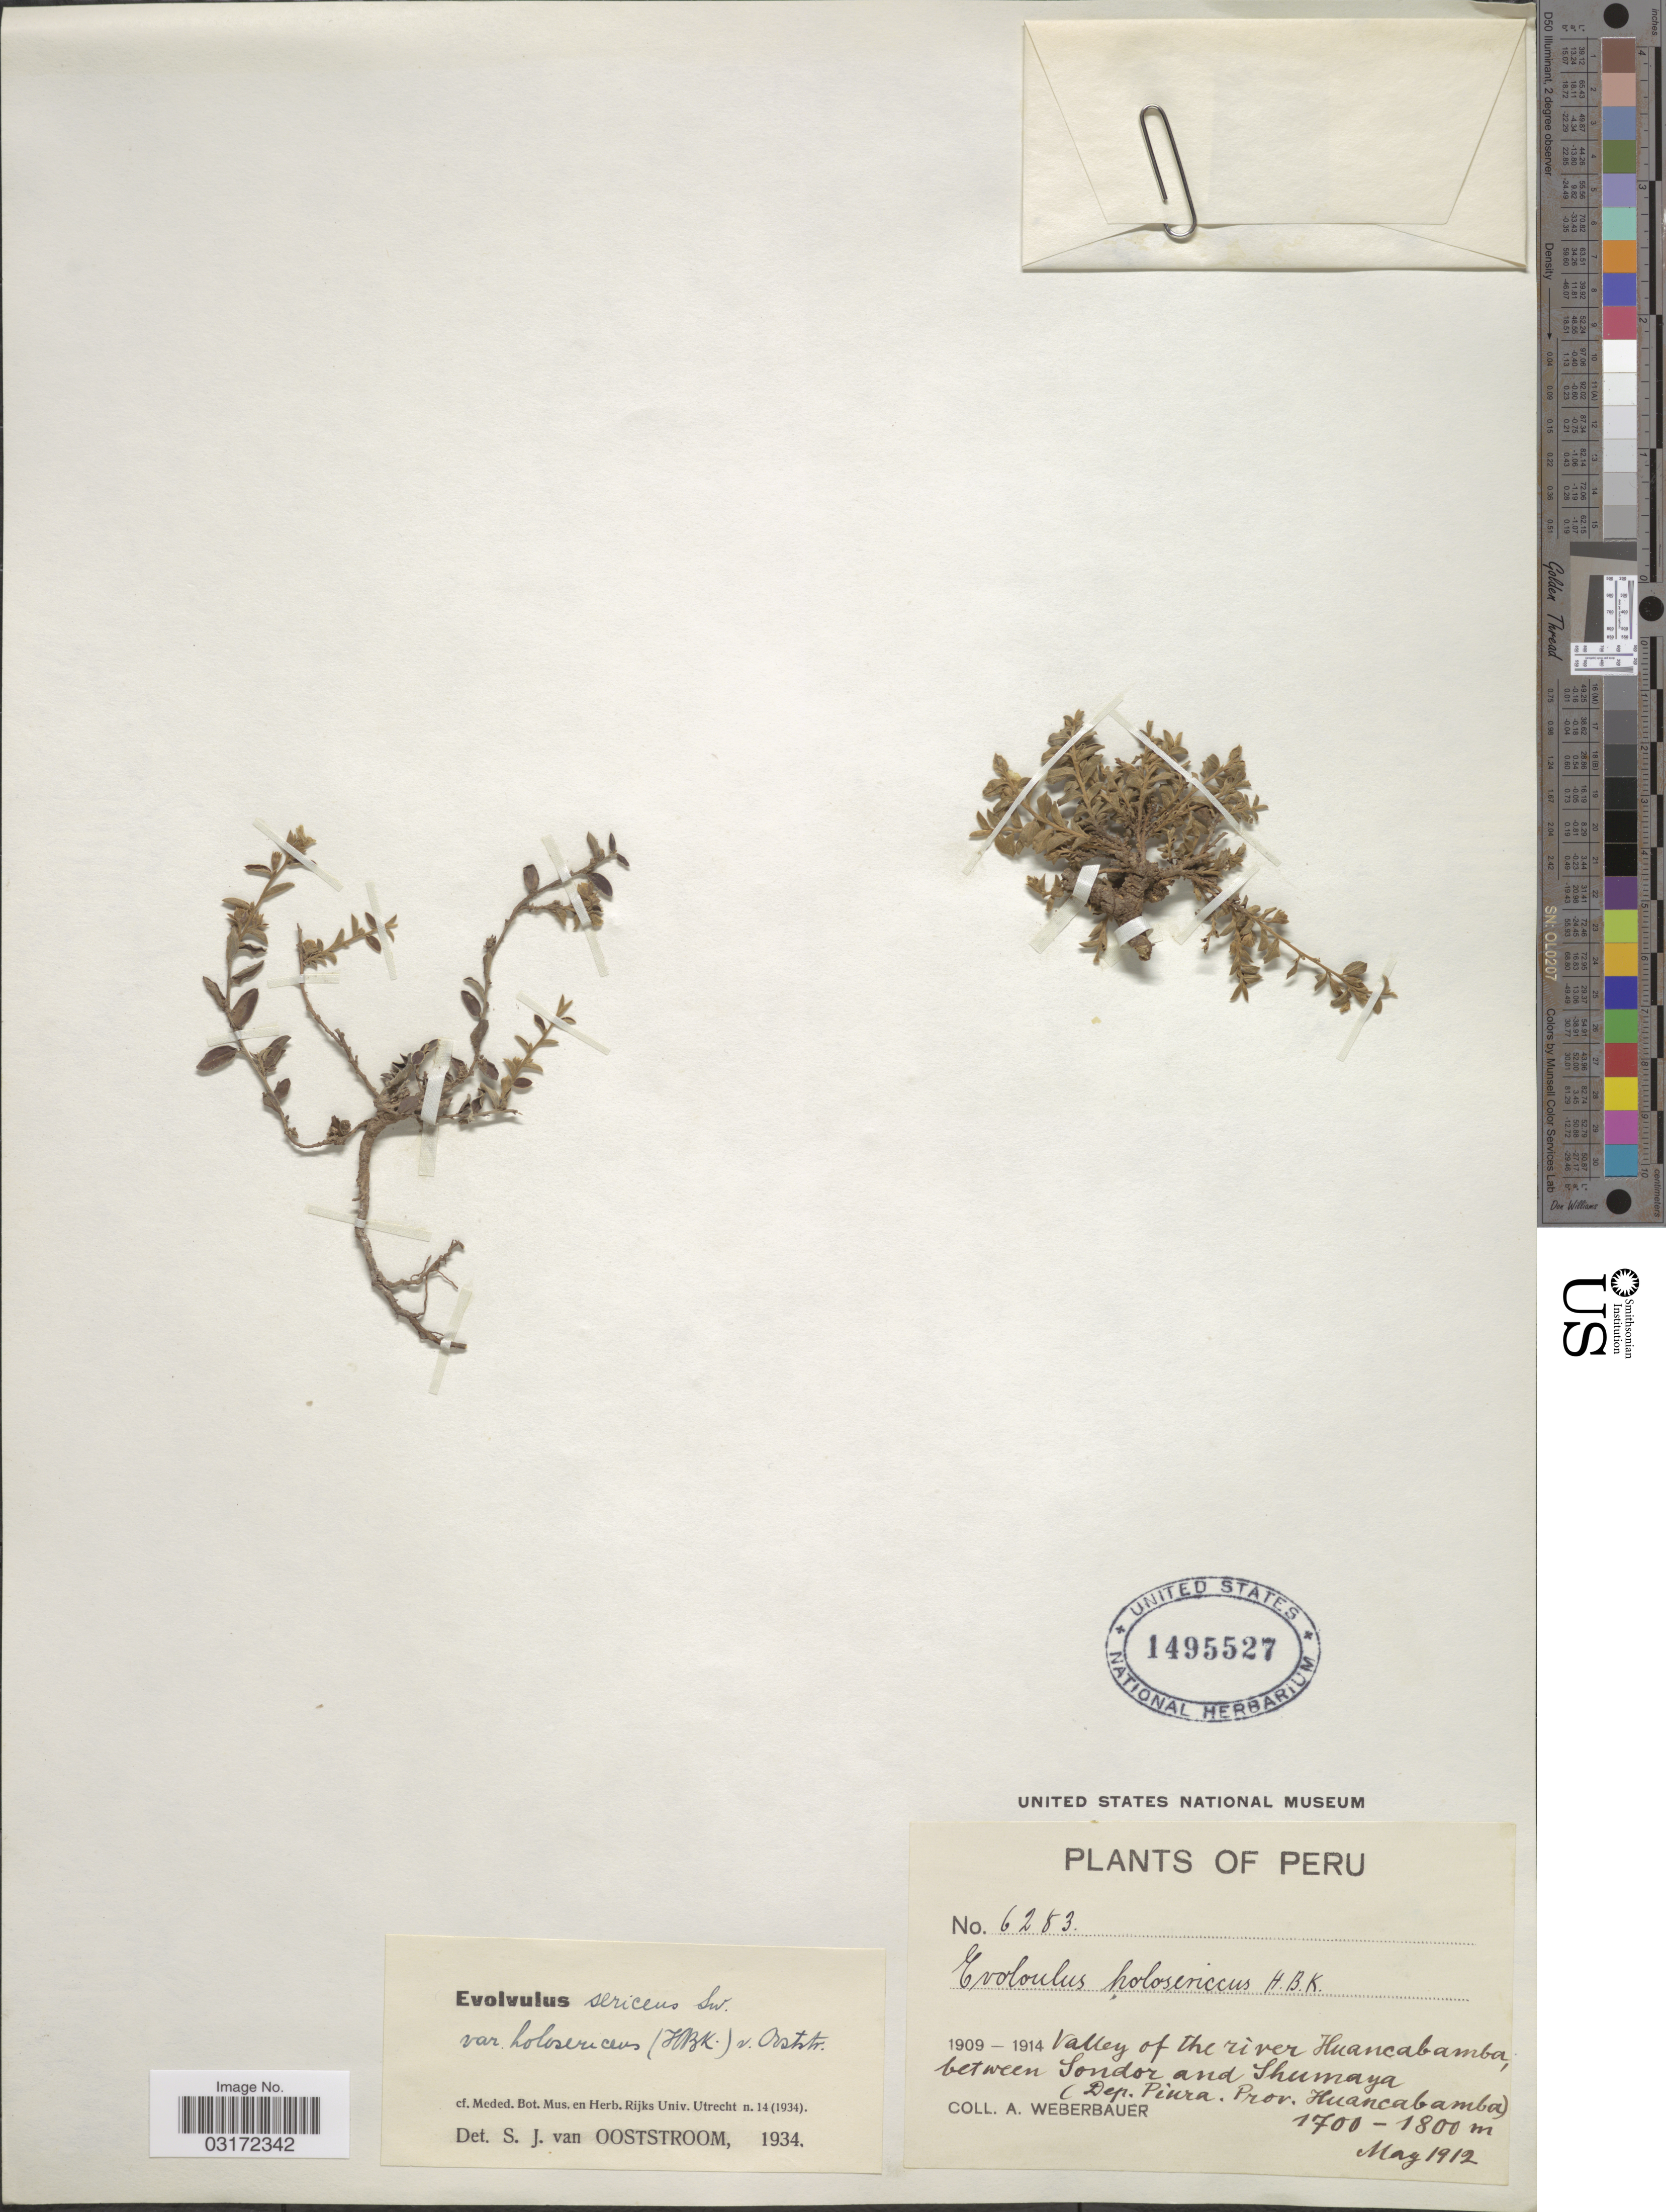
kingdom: Plantae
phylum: Tracheophyta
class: Magnoliopsida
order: Solanales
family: Convolvulaceae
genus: Evolvulus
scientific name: Evolvulus sericeus var. holosericeus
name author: (Kunth) Ooststr.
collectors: A. Weberbauer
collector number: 6283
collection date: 1912-05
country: Peru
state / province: Piura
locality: Valley of the river Huancabamba, between Sondor and Shumaya. (Dep. Piura. Prov. Huancabamba).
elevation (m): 1700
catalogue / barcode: US 1495527